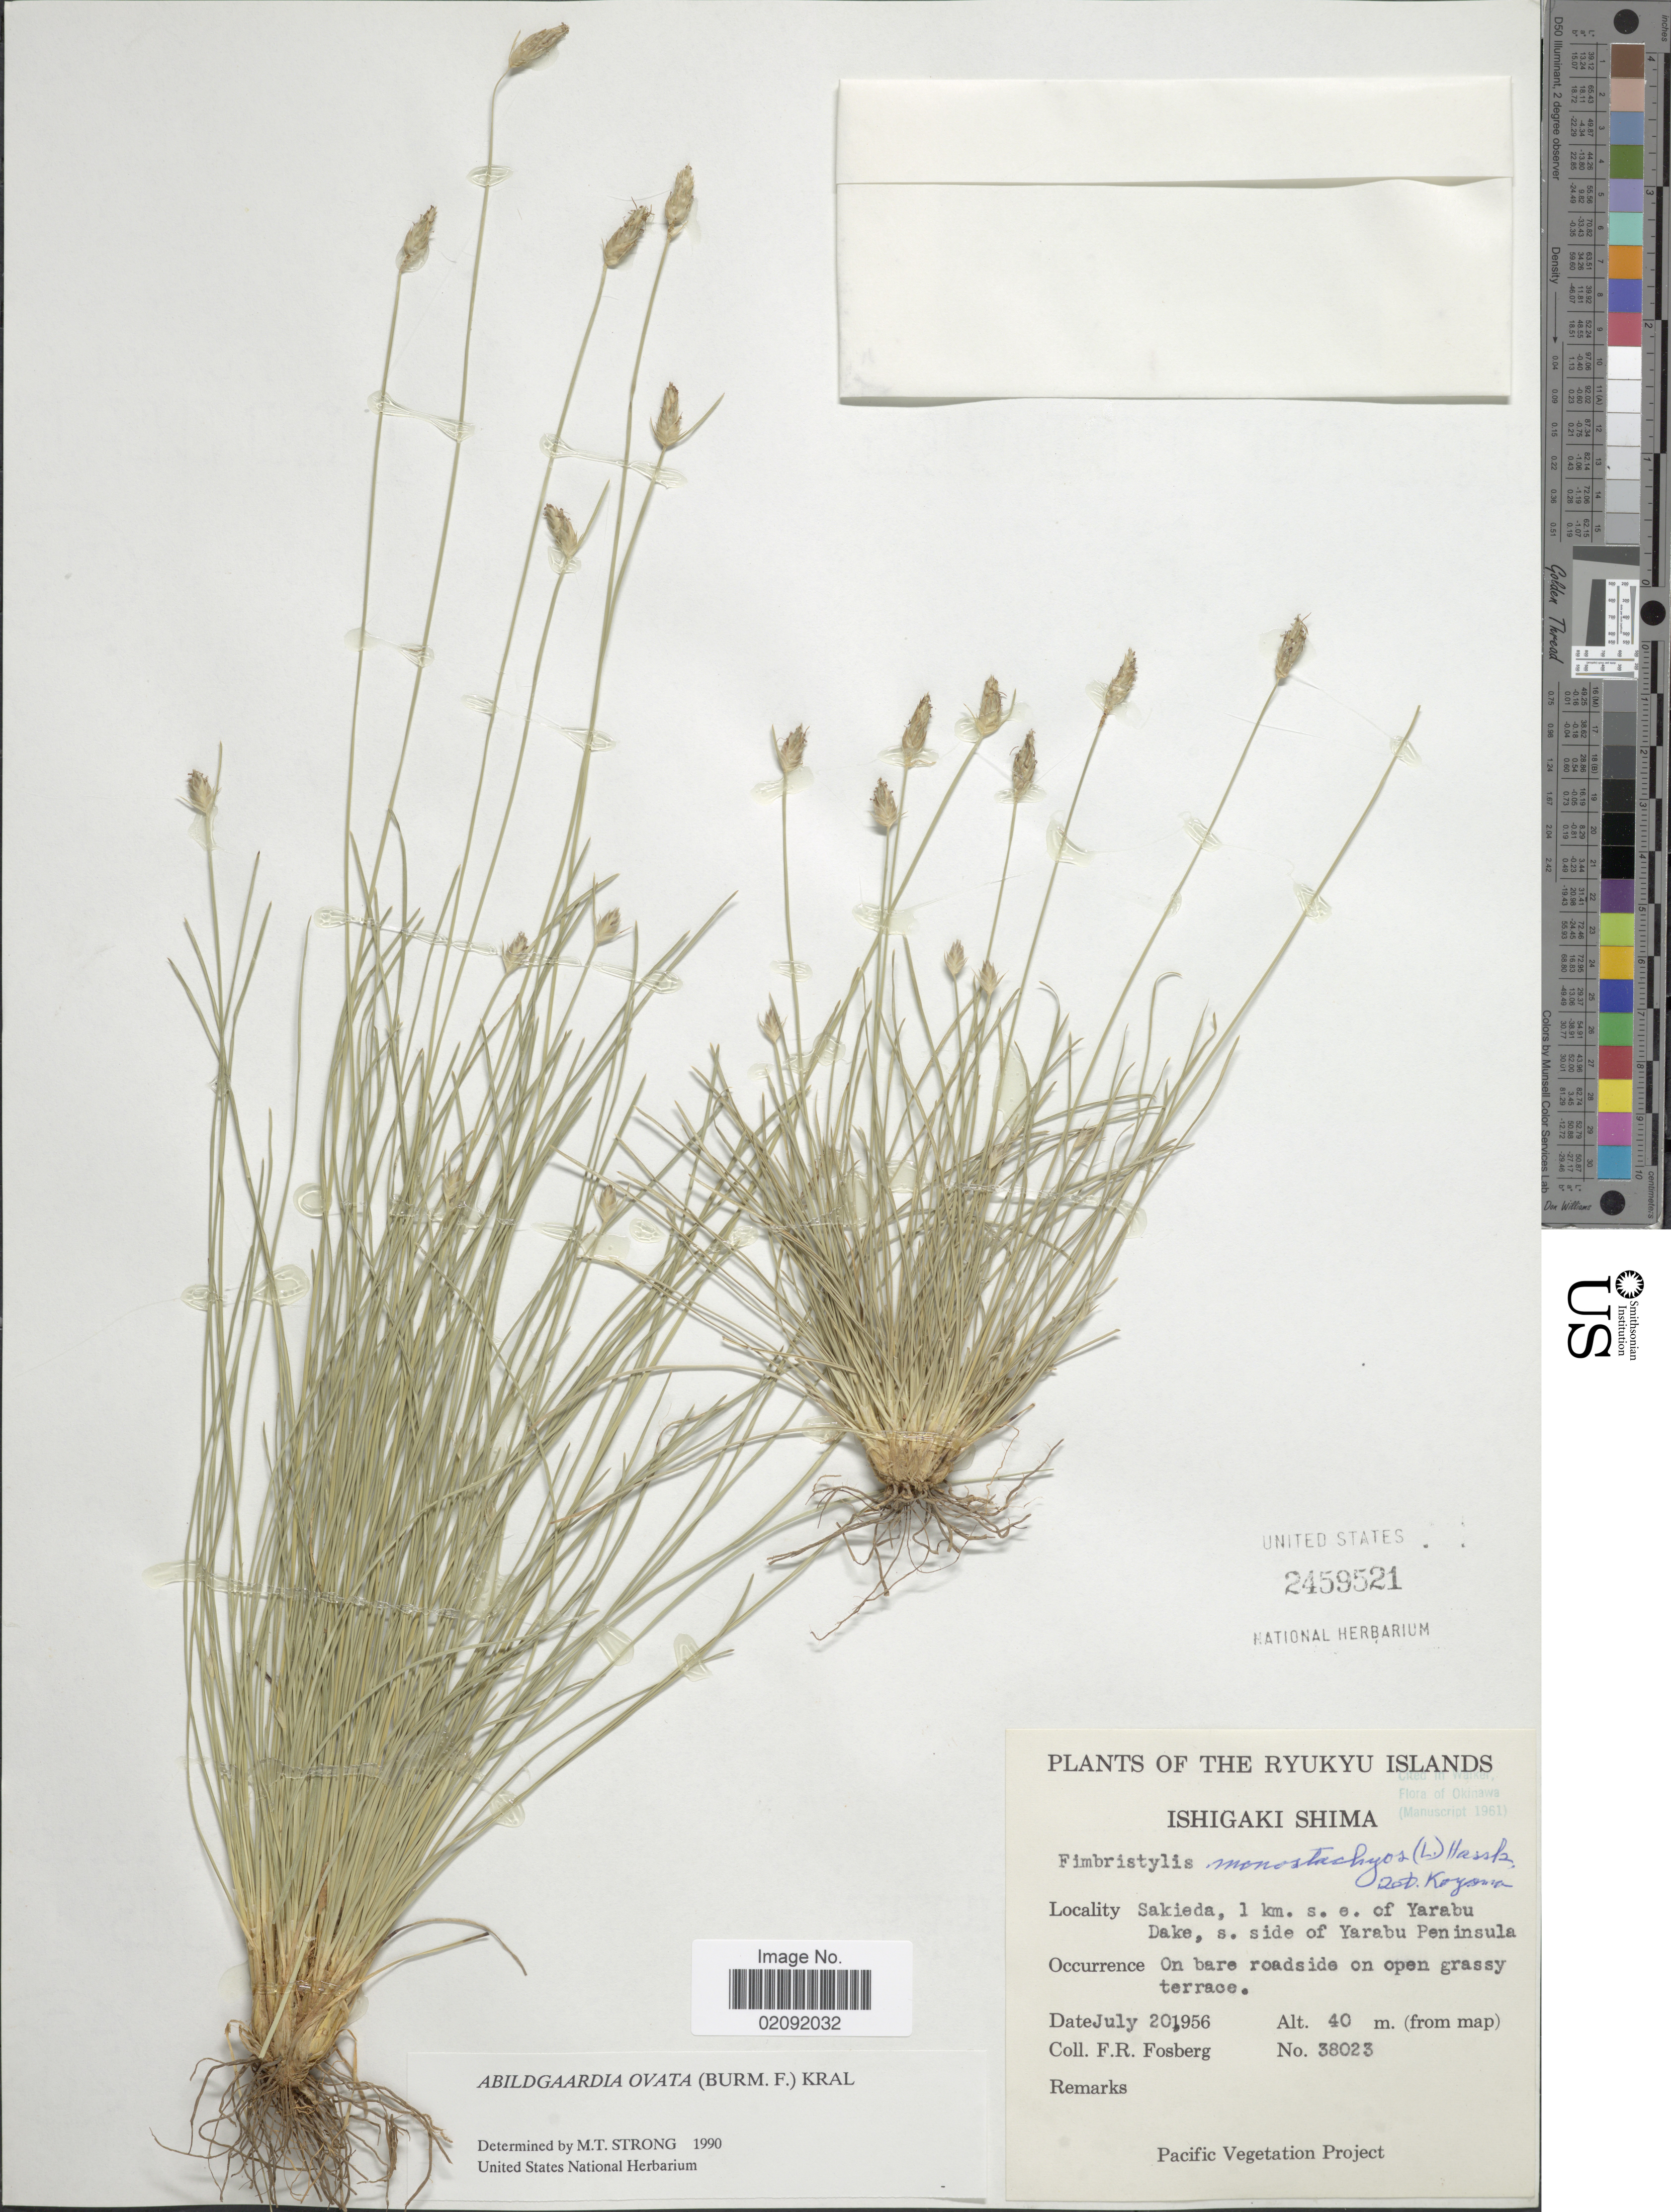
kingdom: Plantae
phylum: Tracheophyta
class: Liliopsida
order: Poales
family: Cyperaceae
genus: Abildgaardia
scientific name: Abildgaardia ovata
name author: (Burm. f.) Kral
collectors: F. R. Fosberg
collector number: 38023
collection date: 1956-07-20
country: Japan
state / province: Okinawa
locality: The Ryukyu Islands, Ishigaki Shima, Sakieda, 1 km. s. e. of Yarabu Dakem s. side of Yarabu Peninsula, on bare roadside.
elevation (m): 40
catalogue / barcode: US 2459521